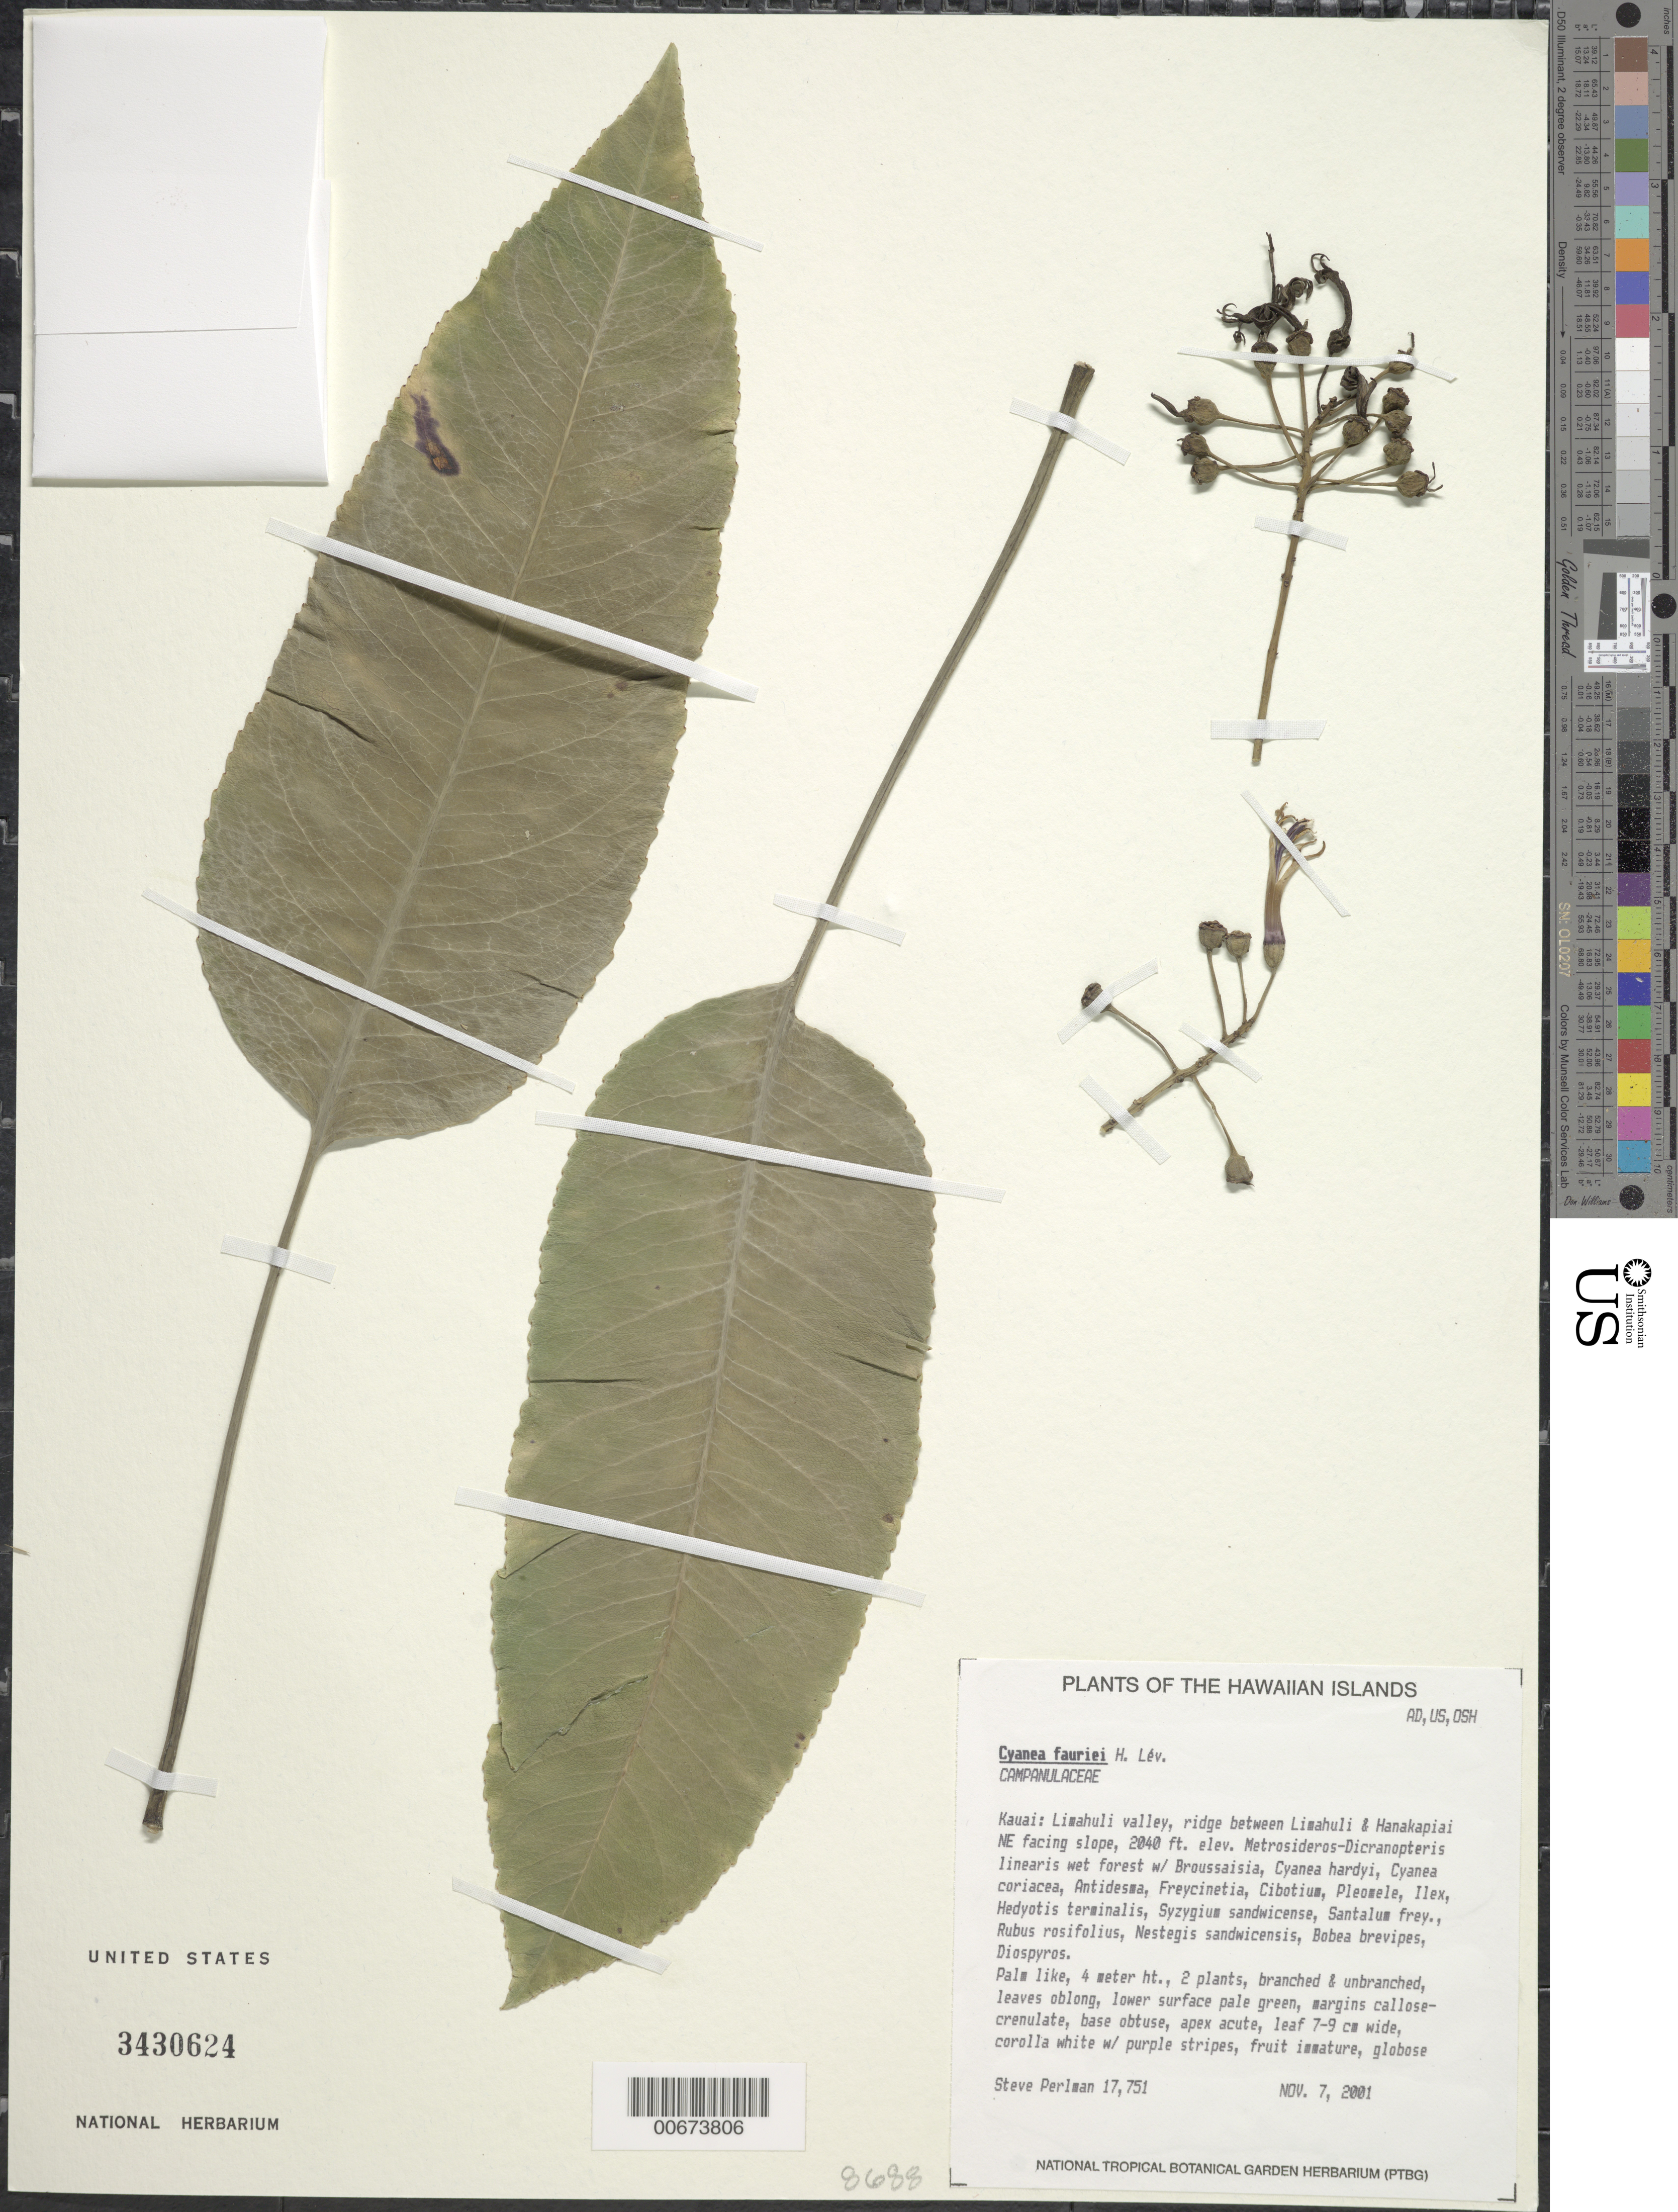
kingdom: Plantae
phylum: Tracheophyta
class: Magnoliopsida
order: Asterales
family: Campanulaceae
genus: Cyanea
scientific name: Cyanea coriacea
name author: (A. Gray) Hillebr.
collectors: S. P. Perlman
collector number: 17751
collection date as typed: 7 Nov 2001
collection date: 2001-11-07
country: United States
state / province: Hawaii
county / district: Kauai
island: Kaua'i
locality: Limahuli valley, ridge between Limahuli & Hanakapiai NE facing slope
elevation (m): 622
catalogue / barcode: US 3430624